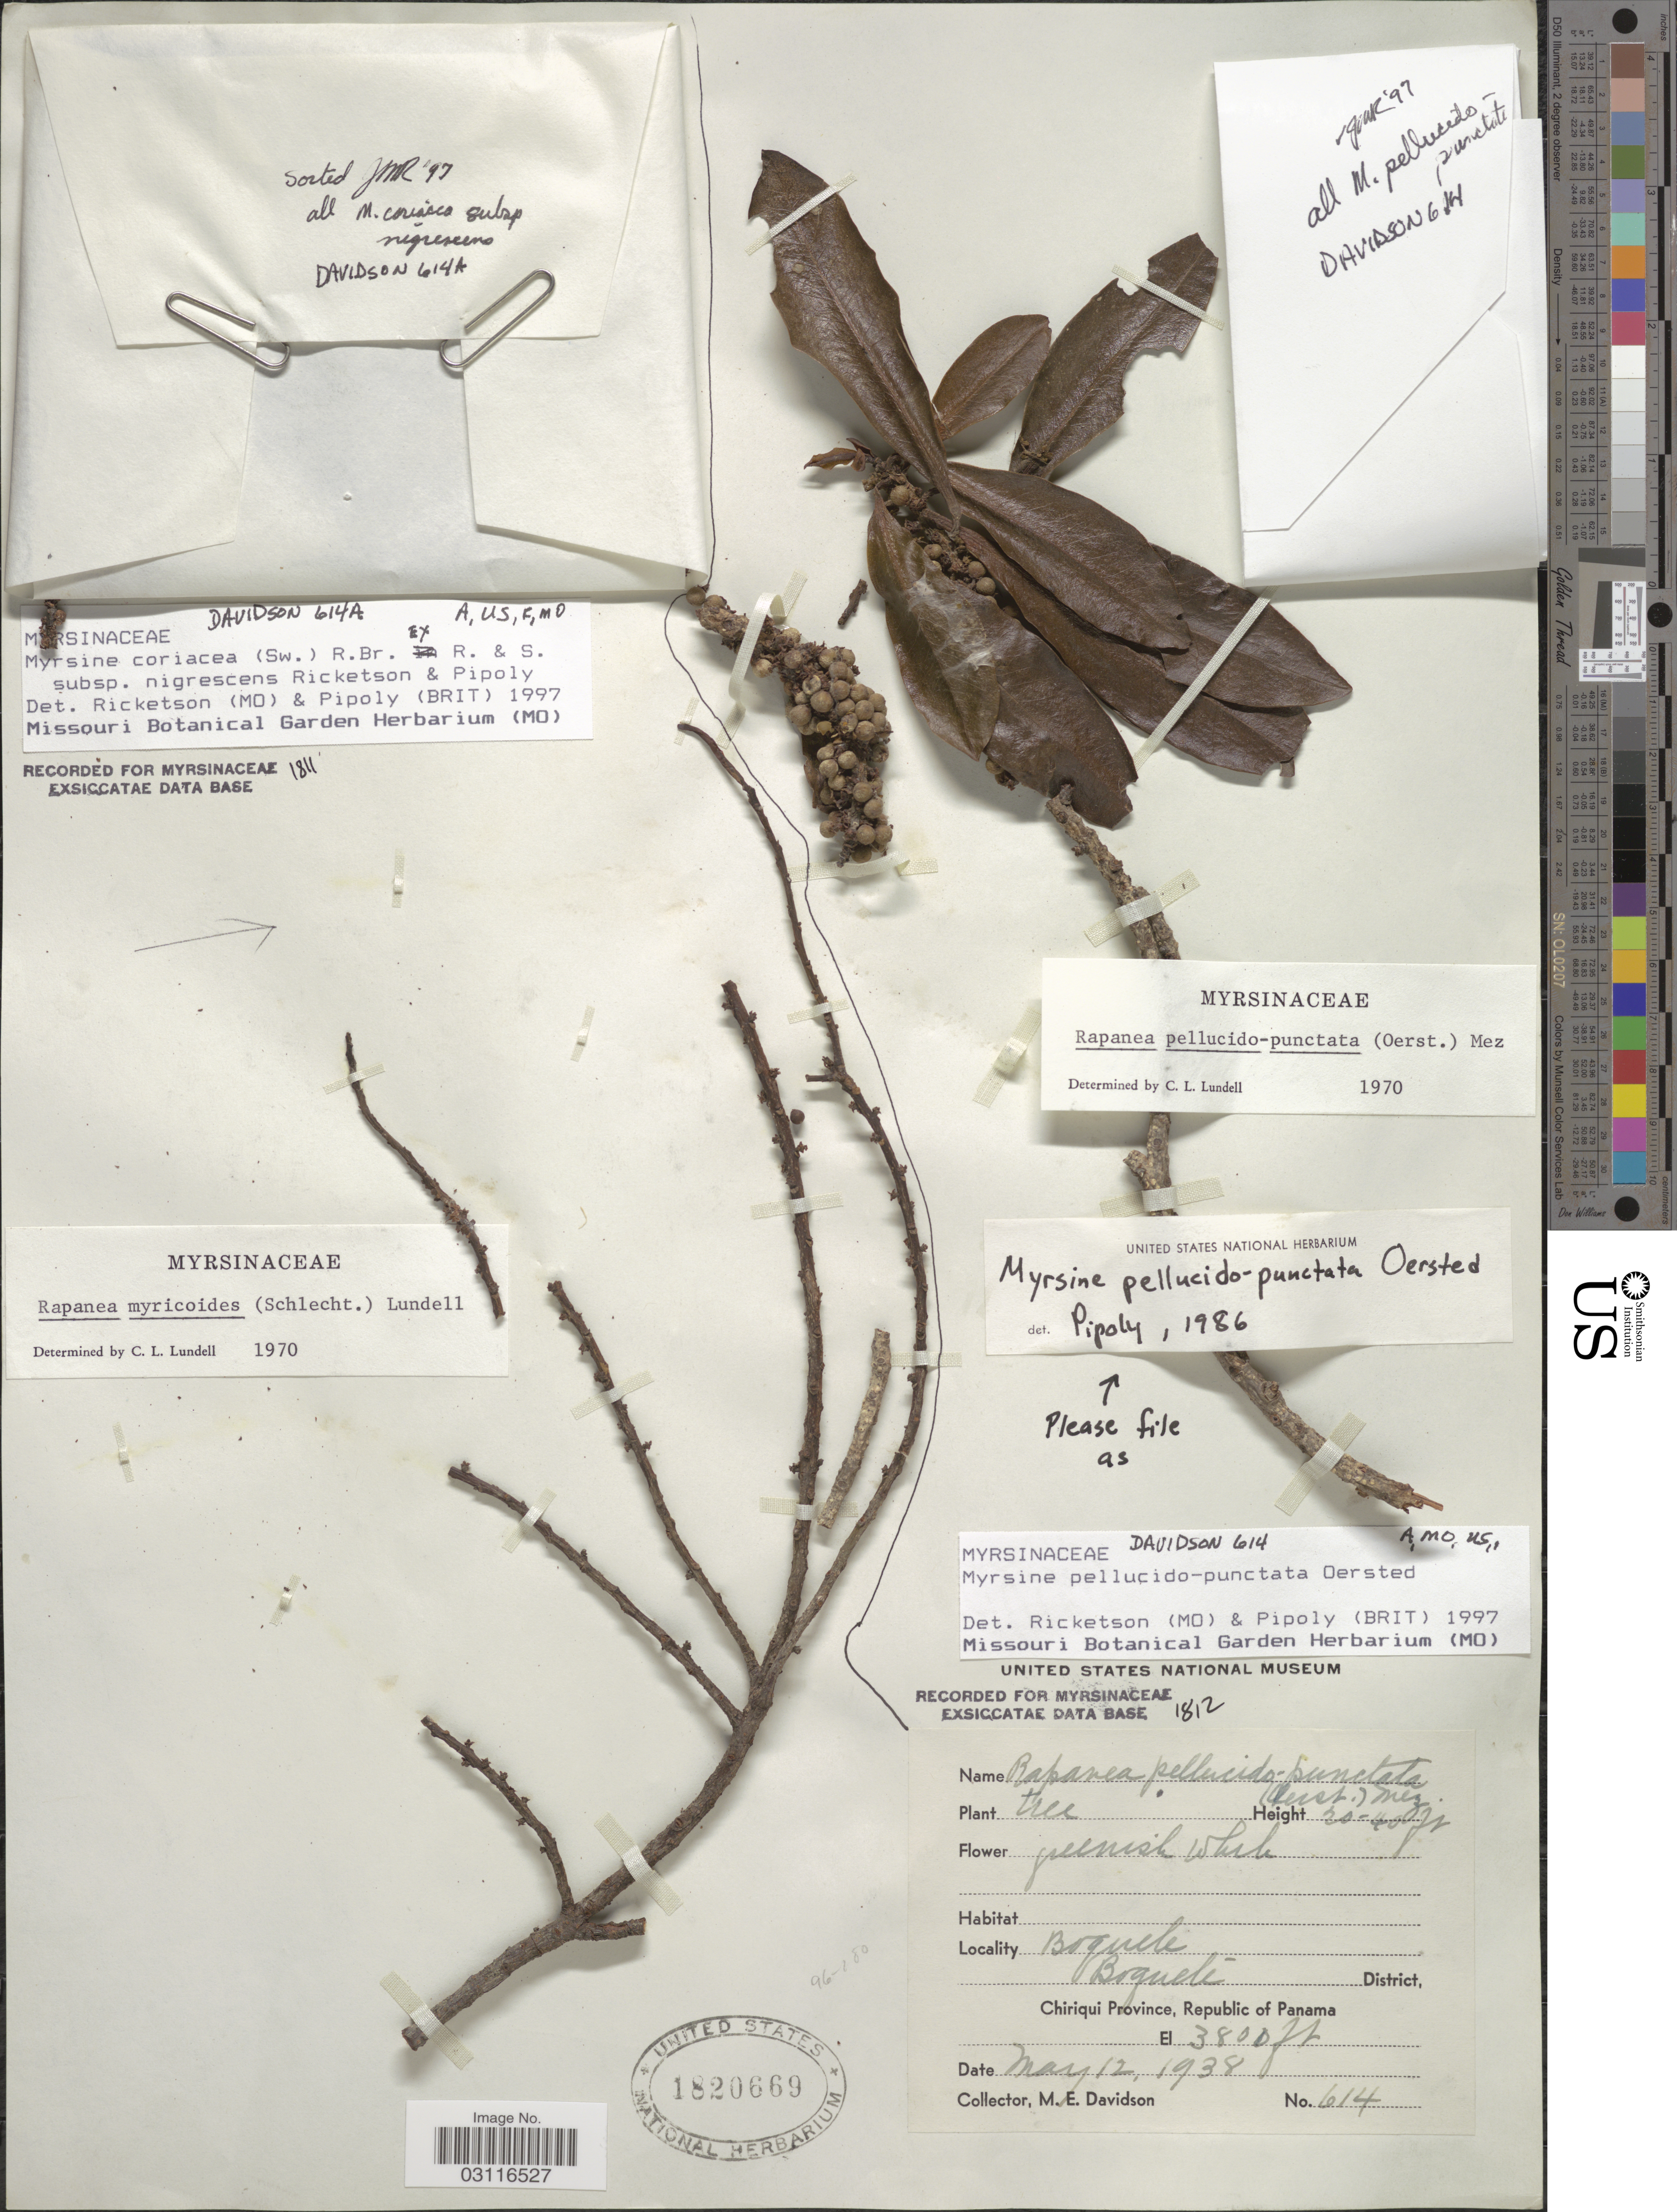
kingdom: Plantae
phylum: Tracheophyta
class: Magnoliopsida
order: Ericales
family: Primulaceae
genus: Myrsine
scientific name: Myrsine coriacea subsp. nigrescens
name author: (Lundell) Ricketson & Pipoly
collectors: M. E. Davidson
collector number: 614A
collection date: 1938-05-12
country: Panama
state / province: Chiriqui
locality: Boquete. Boquete District, Republic of Panama.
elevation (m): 1158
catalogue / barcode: US 1820669-2